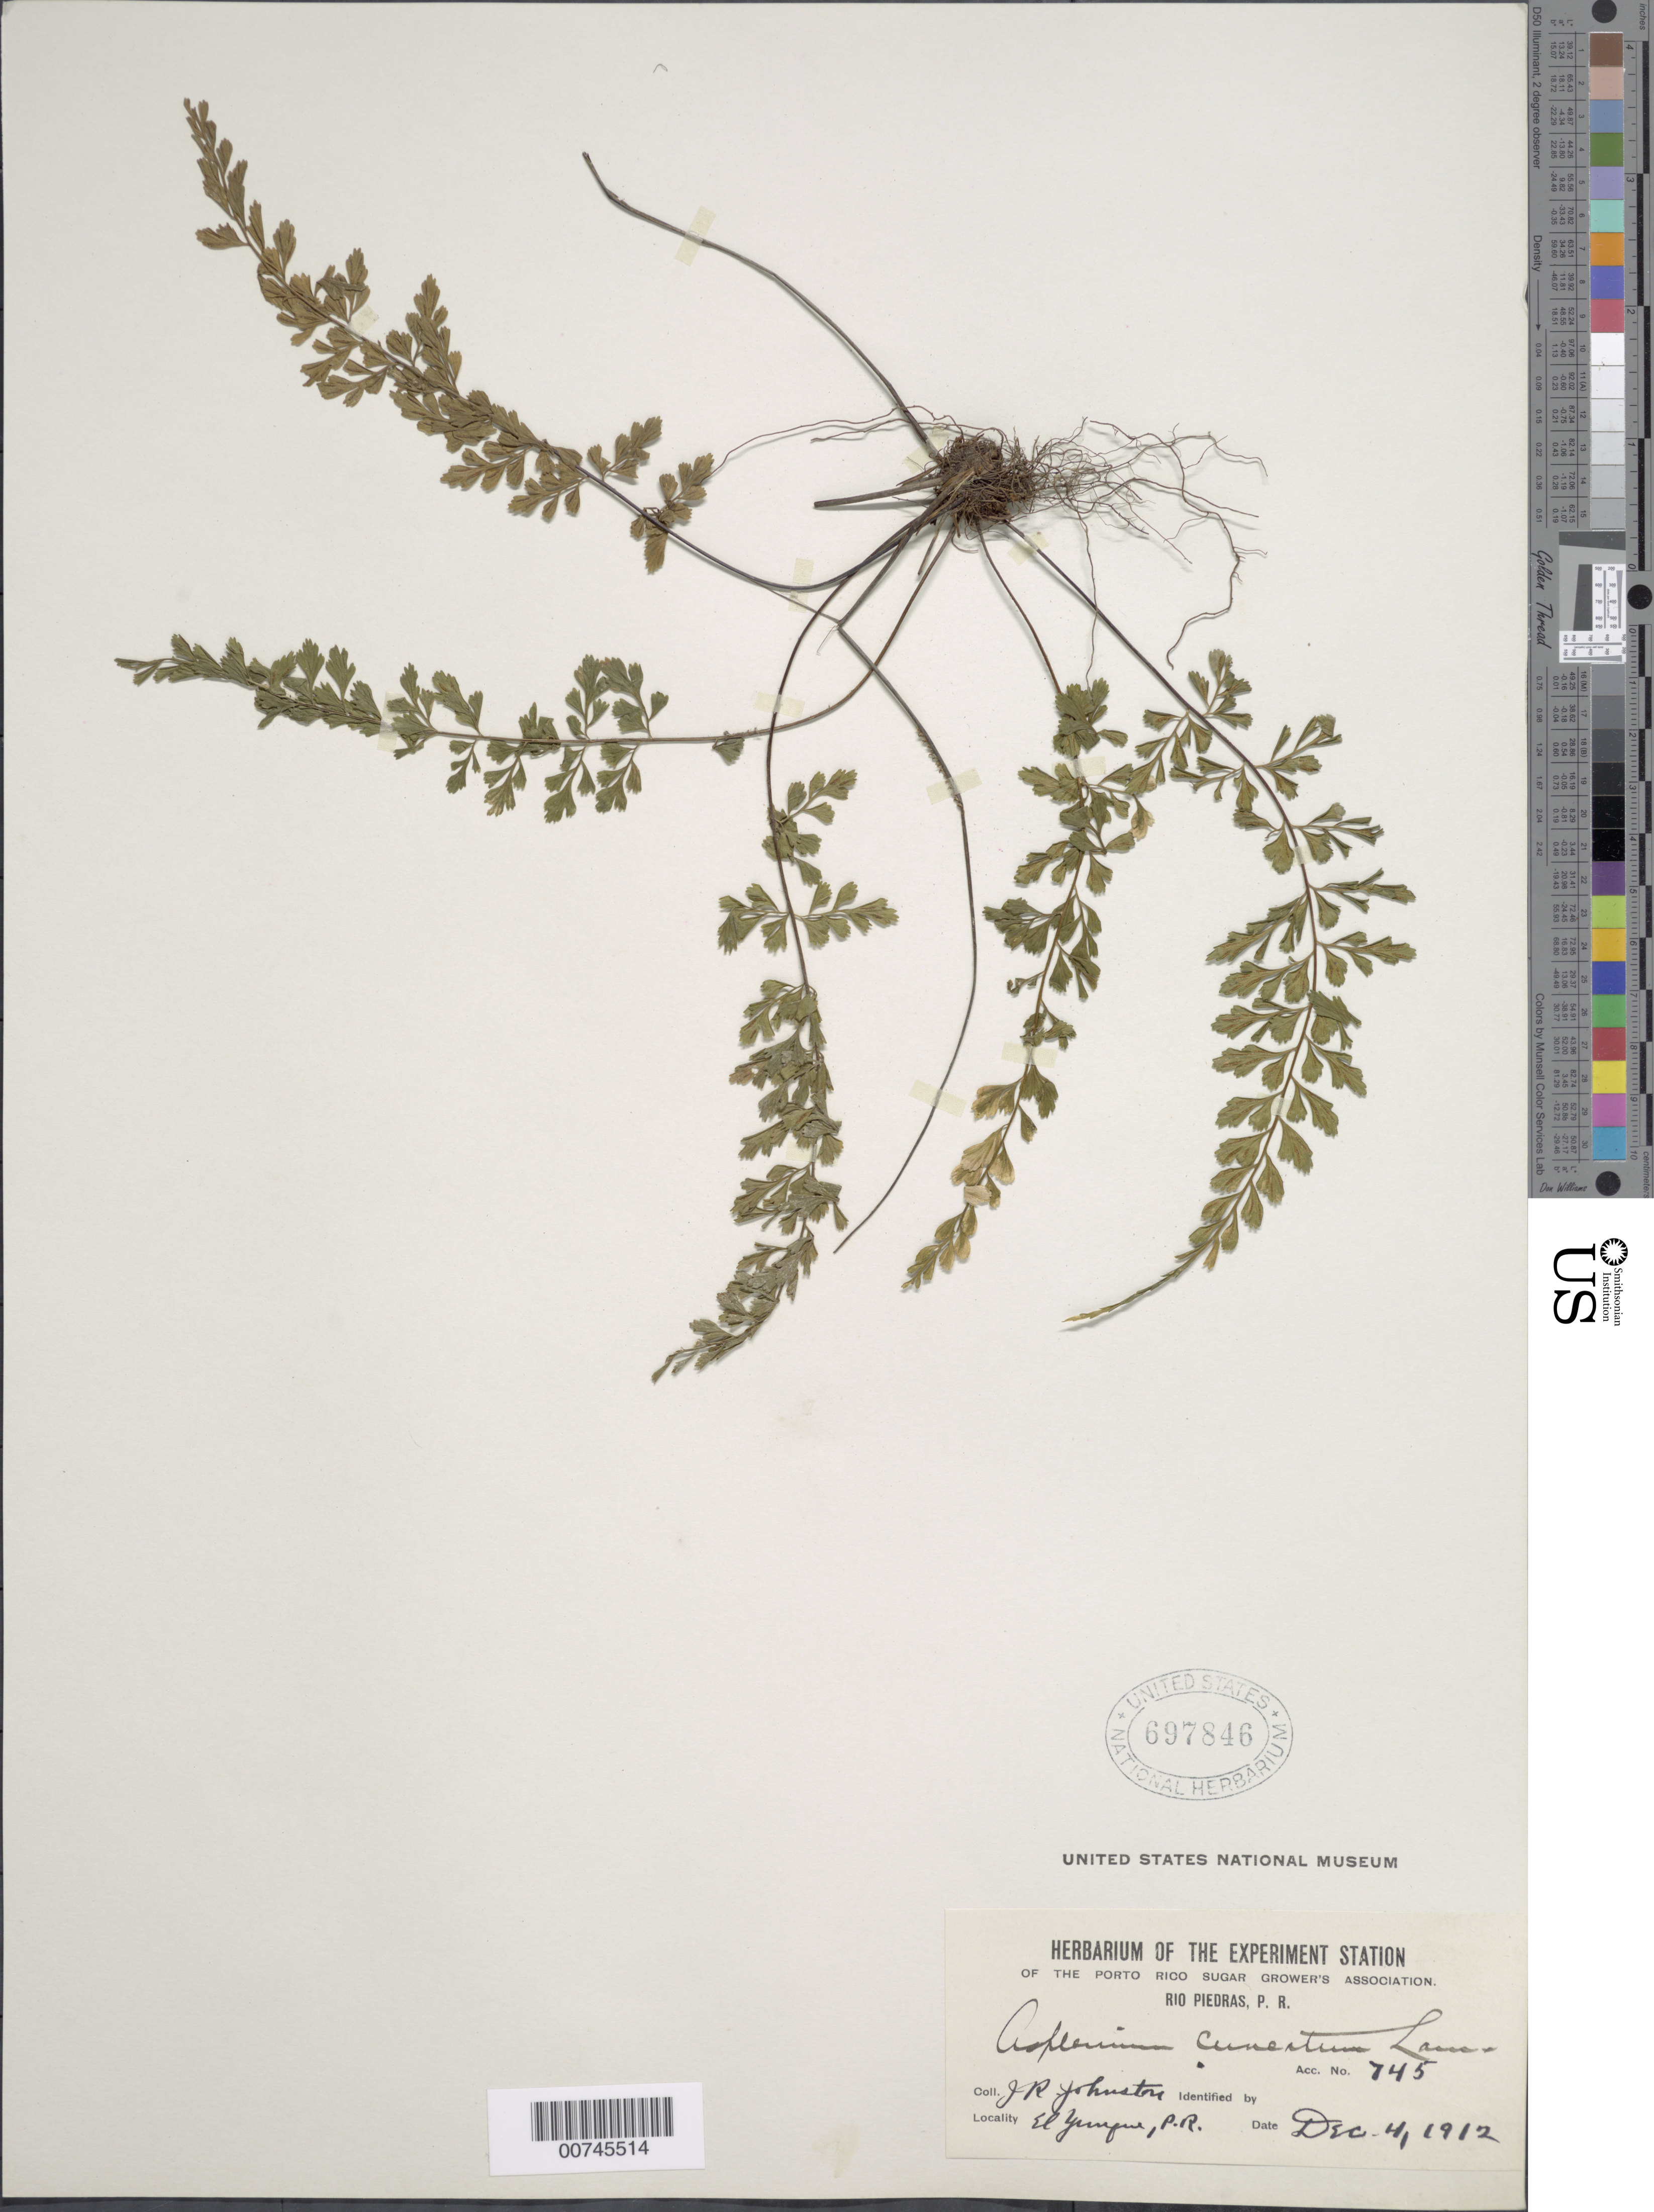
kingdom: Plantae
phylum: Tracheophyta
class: Polypodiopsida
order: Polypodiales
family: Aspleniaceae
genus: Asplenium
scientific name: Asplenium cuneatum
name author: Lam.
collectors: J. Johnston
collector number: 745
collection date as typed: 04 Dec 1912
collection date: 1912-12-04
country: Puerto Rico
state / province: Río Grande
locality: El Yunque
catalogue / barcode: US 697846